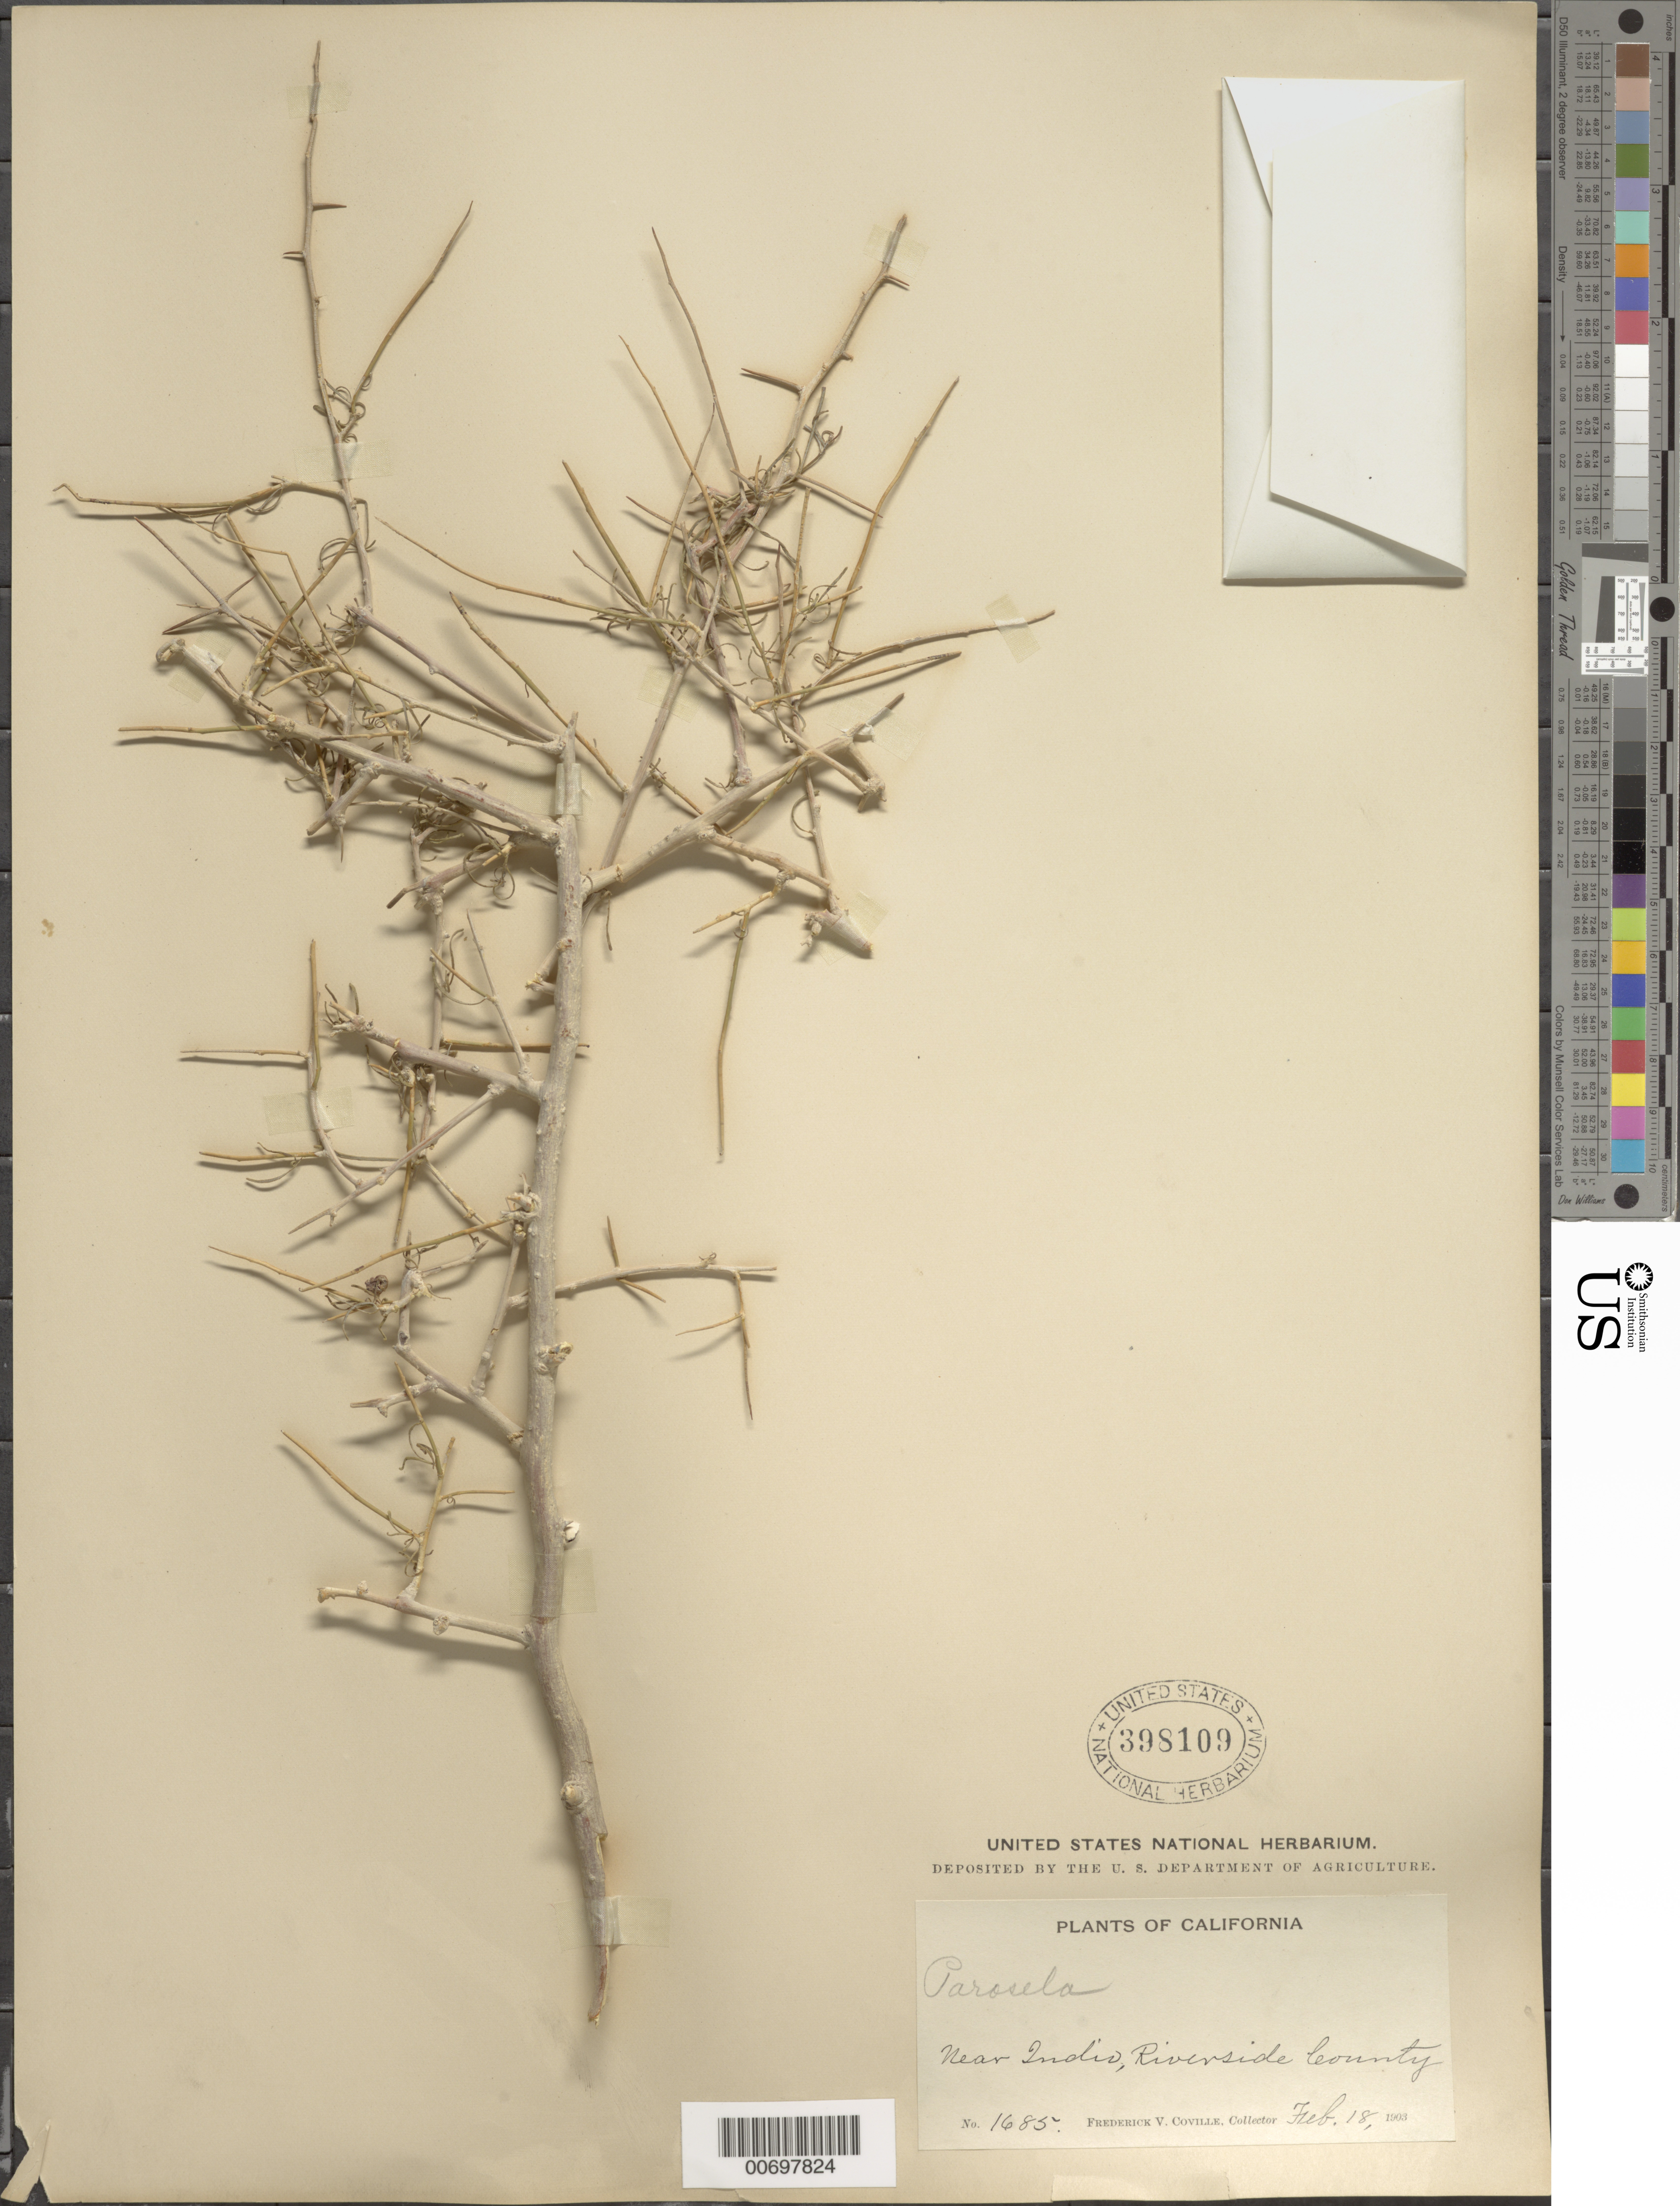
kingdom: Plantae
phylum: Tracheophyta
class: Magnoliopsida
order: Fabales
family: Fabaceae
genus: Psorothamnus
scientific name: Psorothamnus schottii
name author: (Torr.) Barneby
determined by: Strong, M. T., (US), Smithsonian Institution - National Museum of Natural History (UNITED STATES)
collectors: F. V. Coville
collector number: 1685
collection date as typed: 18 Feb 1903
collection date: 1903-02-18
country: United States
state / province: California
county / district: Riverside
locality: Near Indio.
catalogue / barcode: US 398109